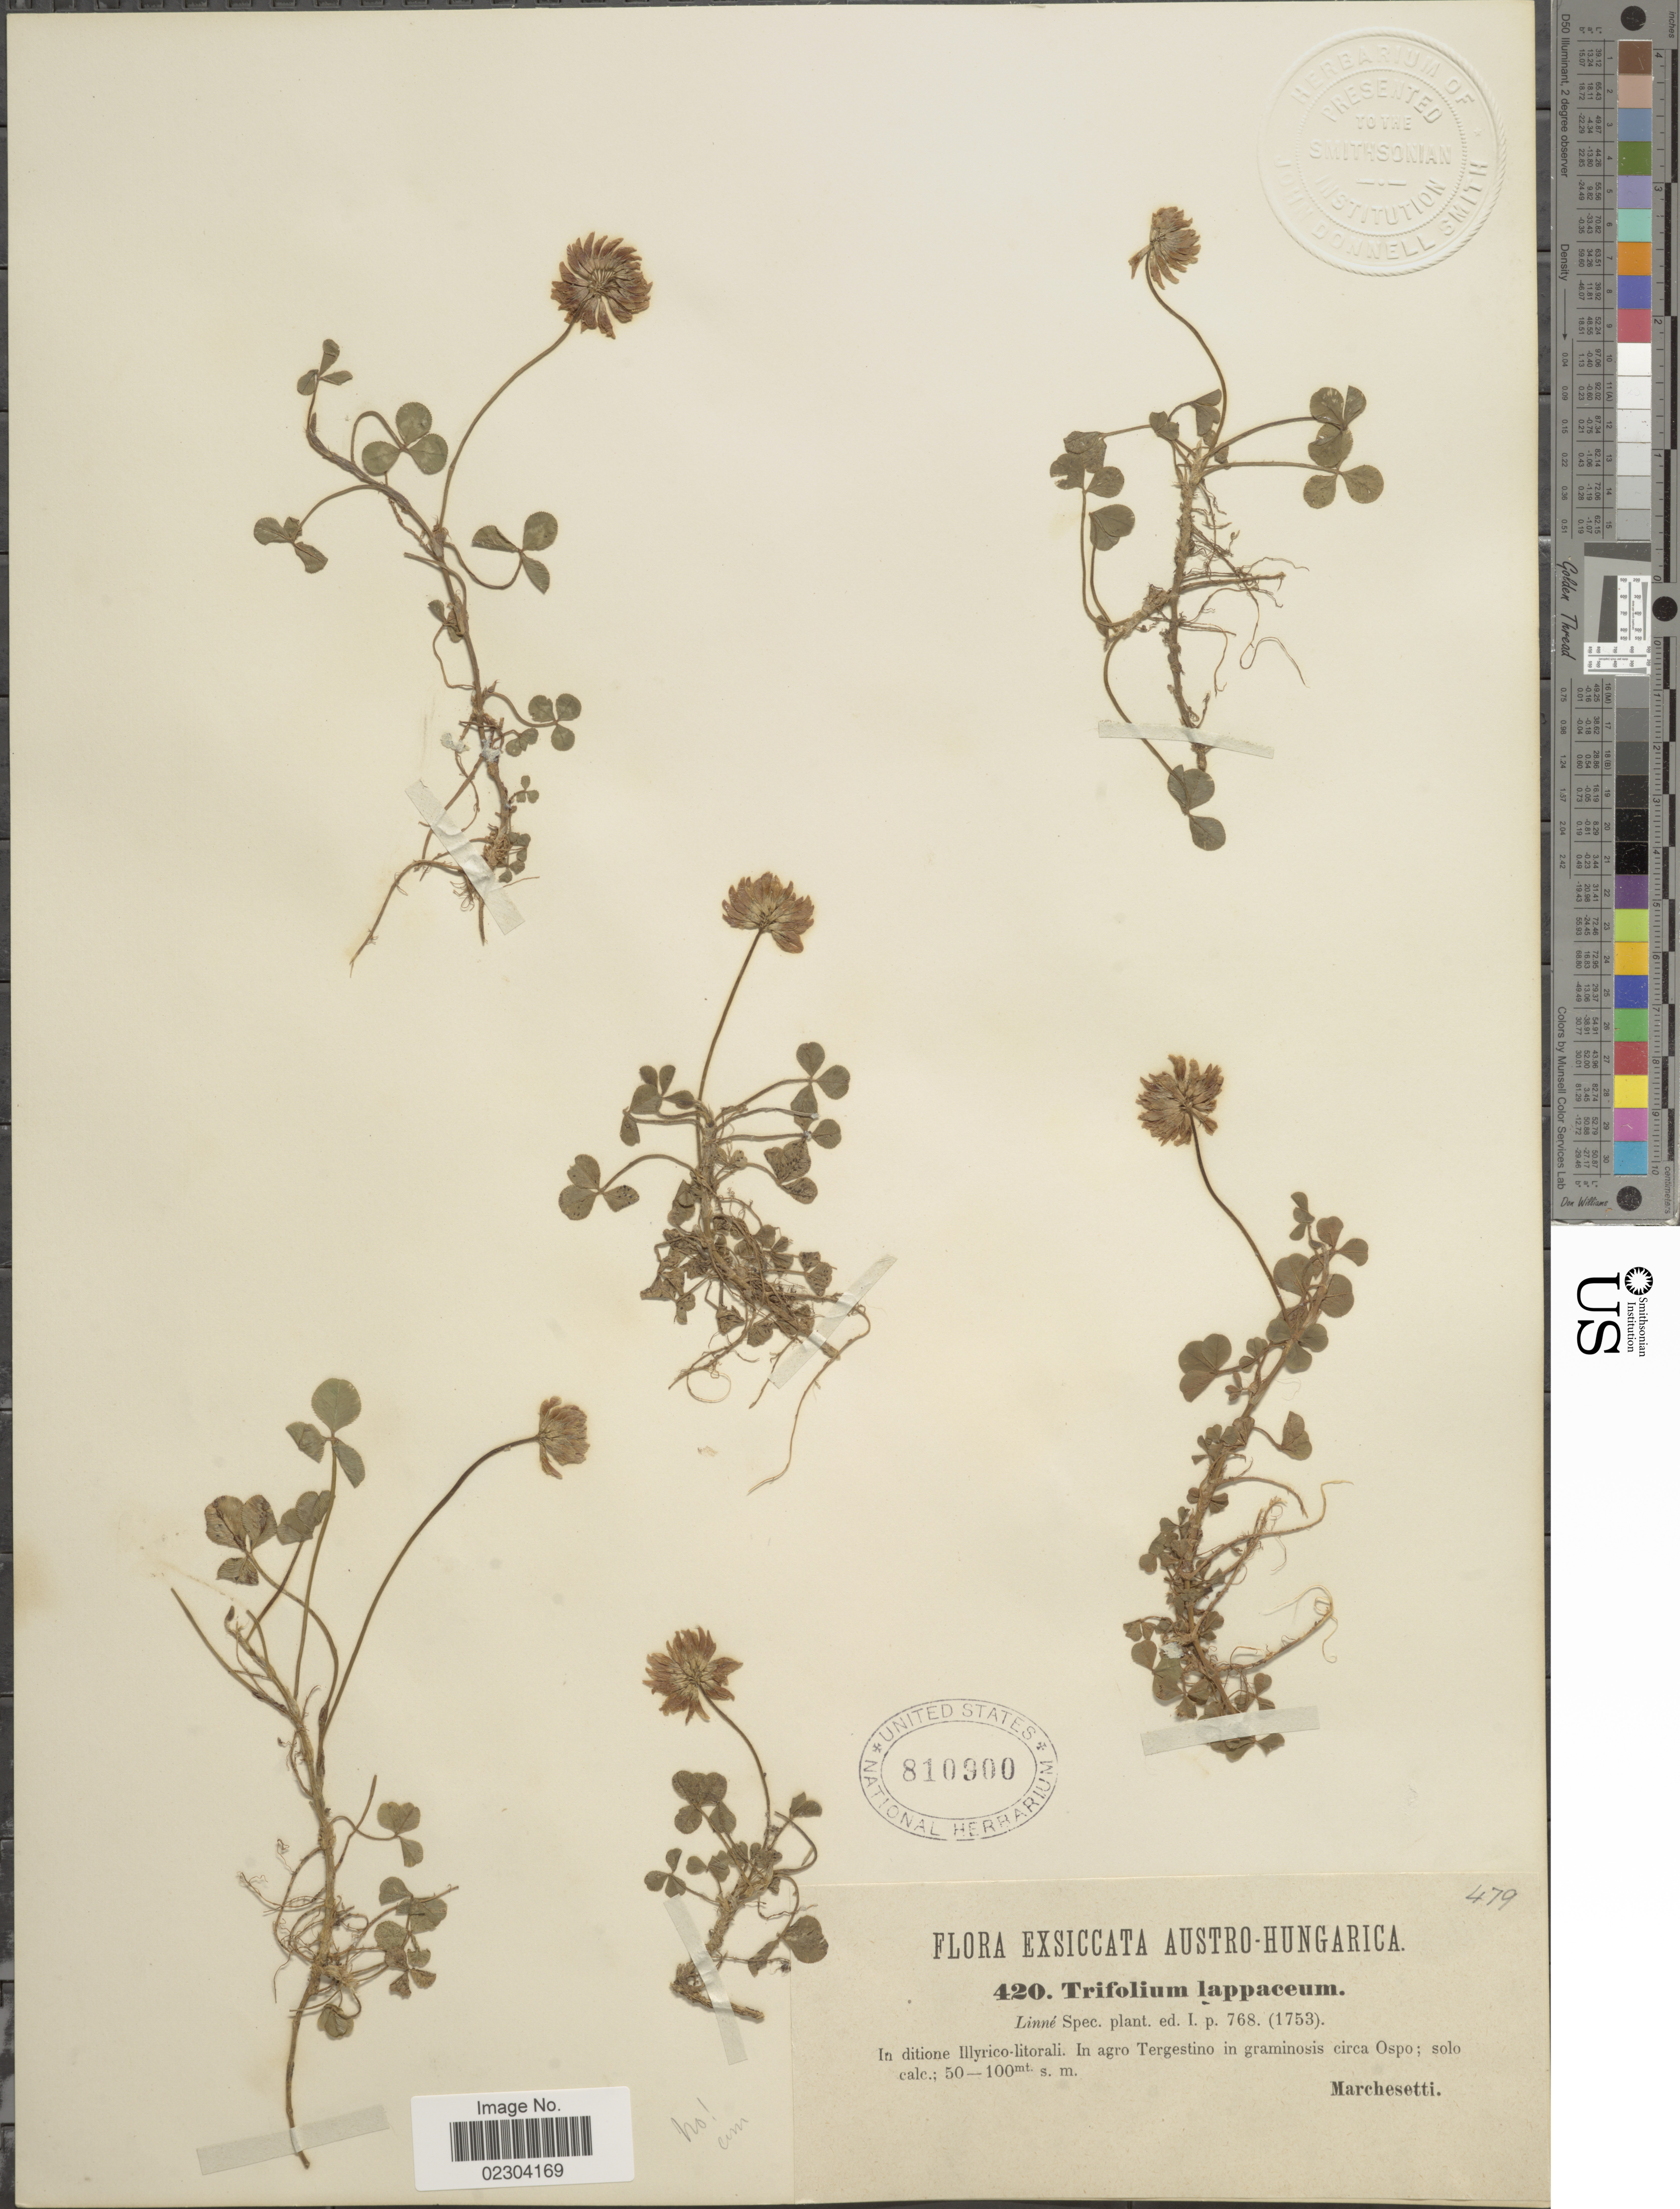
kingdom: Plantae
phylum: Tracheophyta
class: Magnoliopsida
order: Fabales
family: Fabaceae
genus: Trifolium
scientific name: Trifolium lappaceum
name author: L.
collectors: -. Marchesetti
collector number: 420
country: Italy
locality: Exsiccata Austro- Hungarica. In ditione Illyrico- litorali. In agro Tergestino in graminosis circa Ospo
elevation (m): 50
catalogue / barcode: US 810900